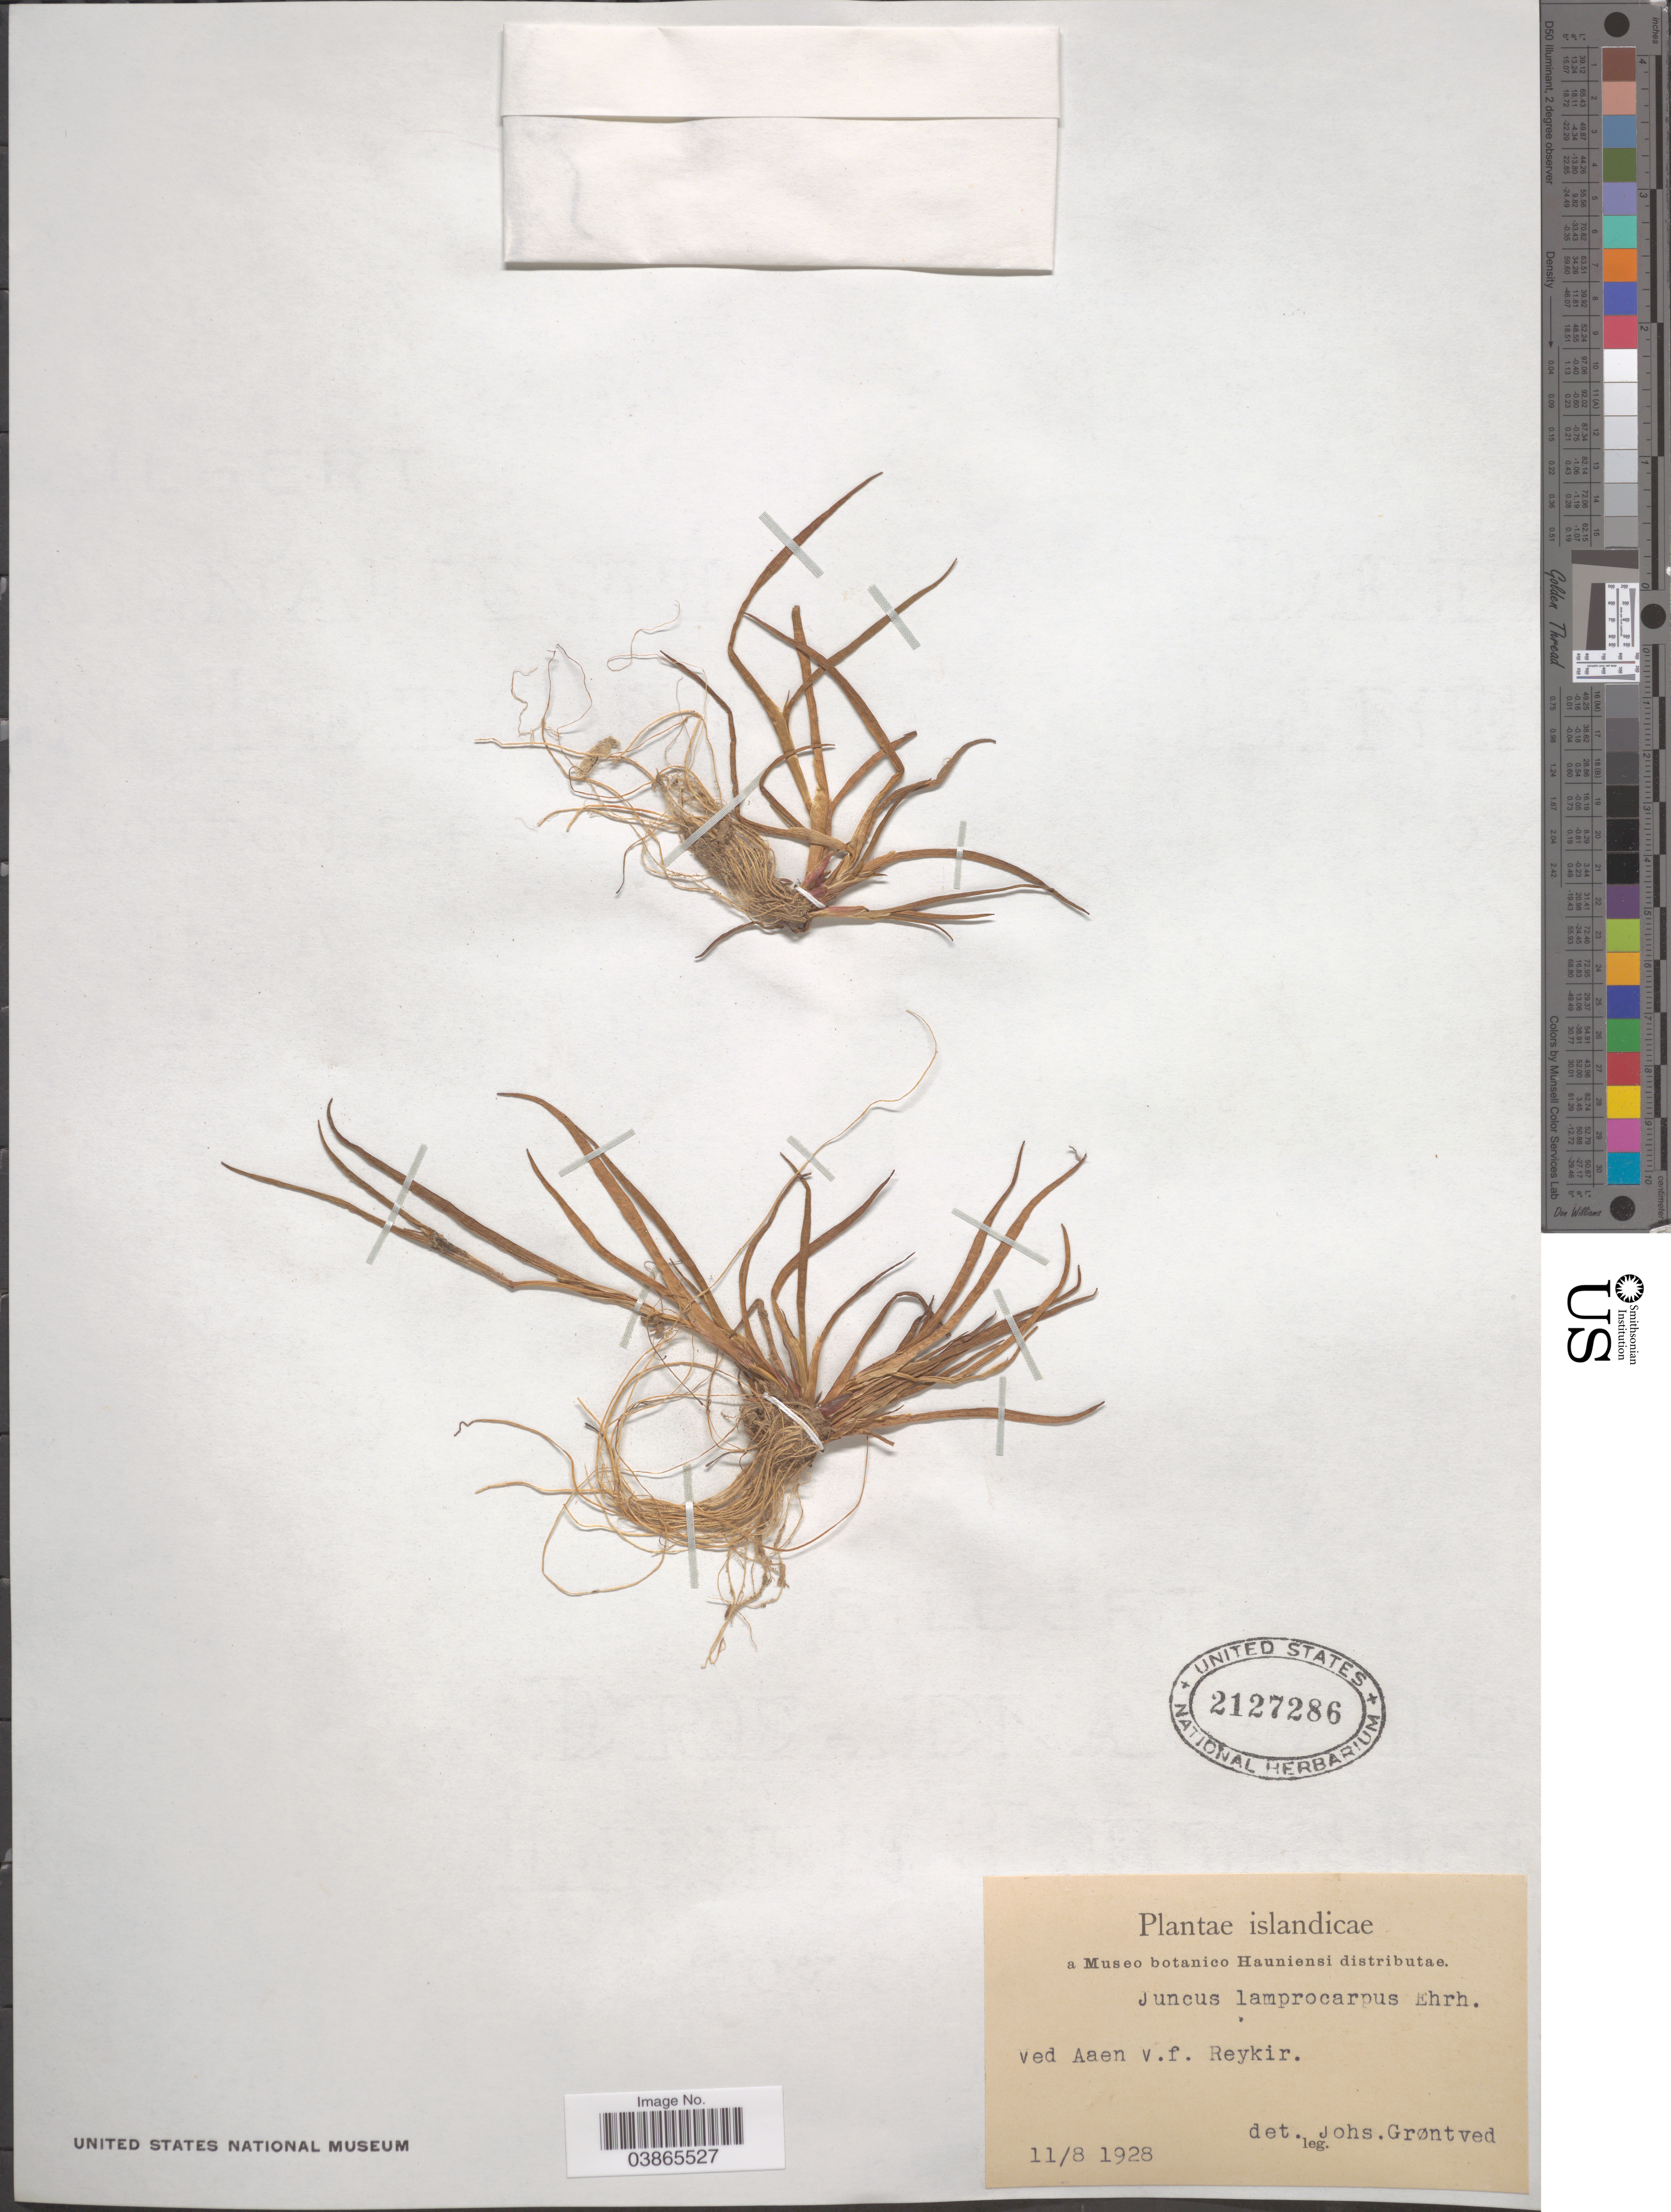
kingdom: Plantae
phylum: Tracheophyta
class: Liliopsida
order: Poales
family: Juncaceae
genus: Juncus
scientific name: Juncus lampocarpus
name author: Ehrh.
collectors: J. Grøntved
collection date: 1928-08-11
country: Iceland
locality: Islandicae. Ved Aaen v.f. Reykir.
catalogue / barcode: US 2127286